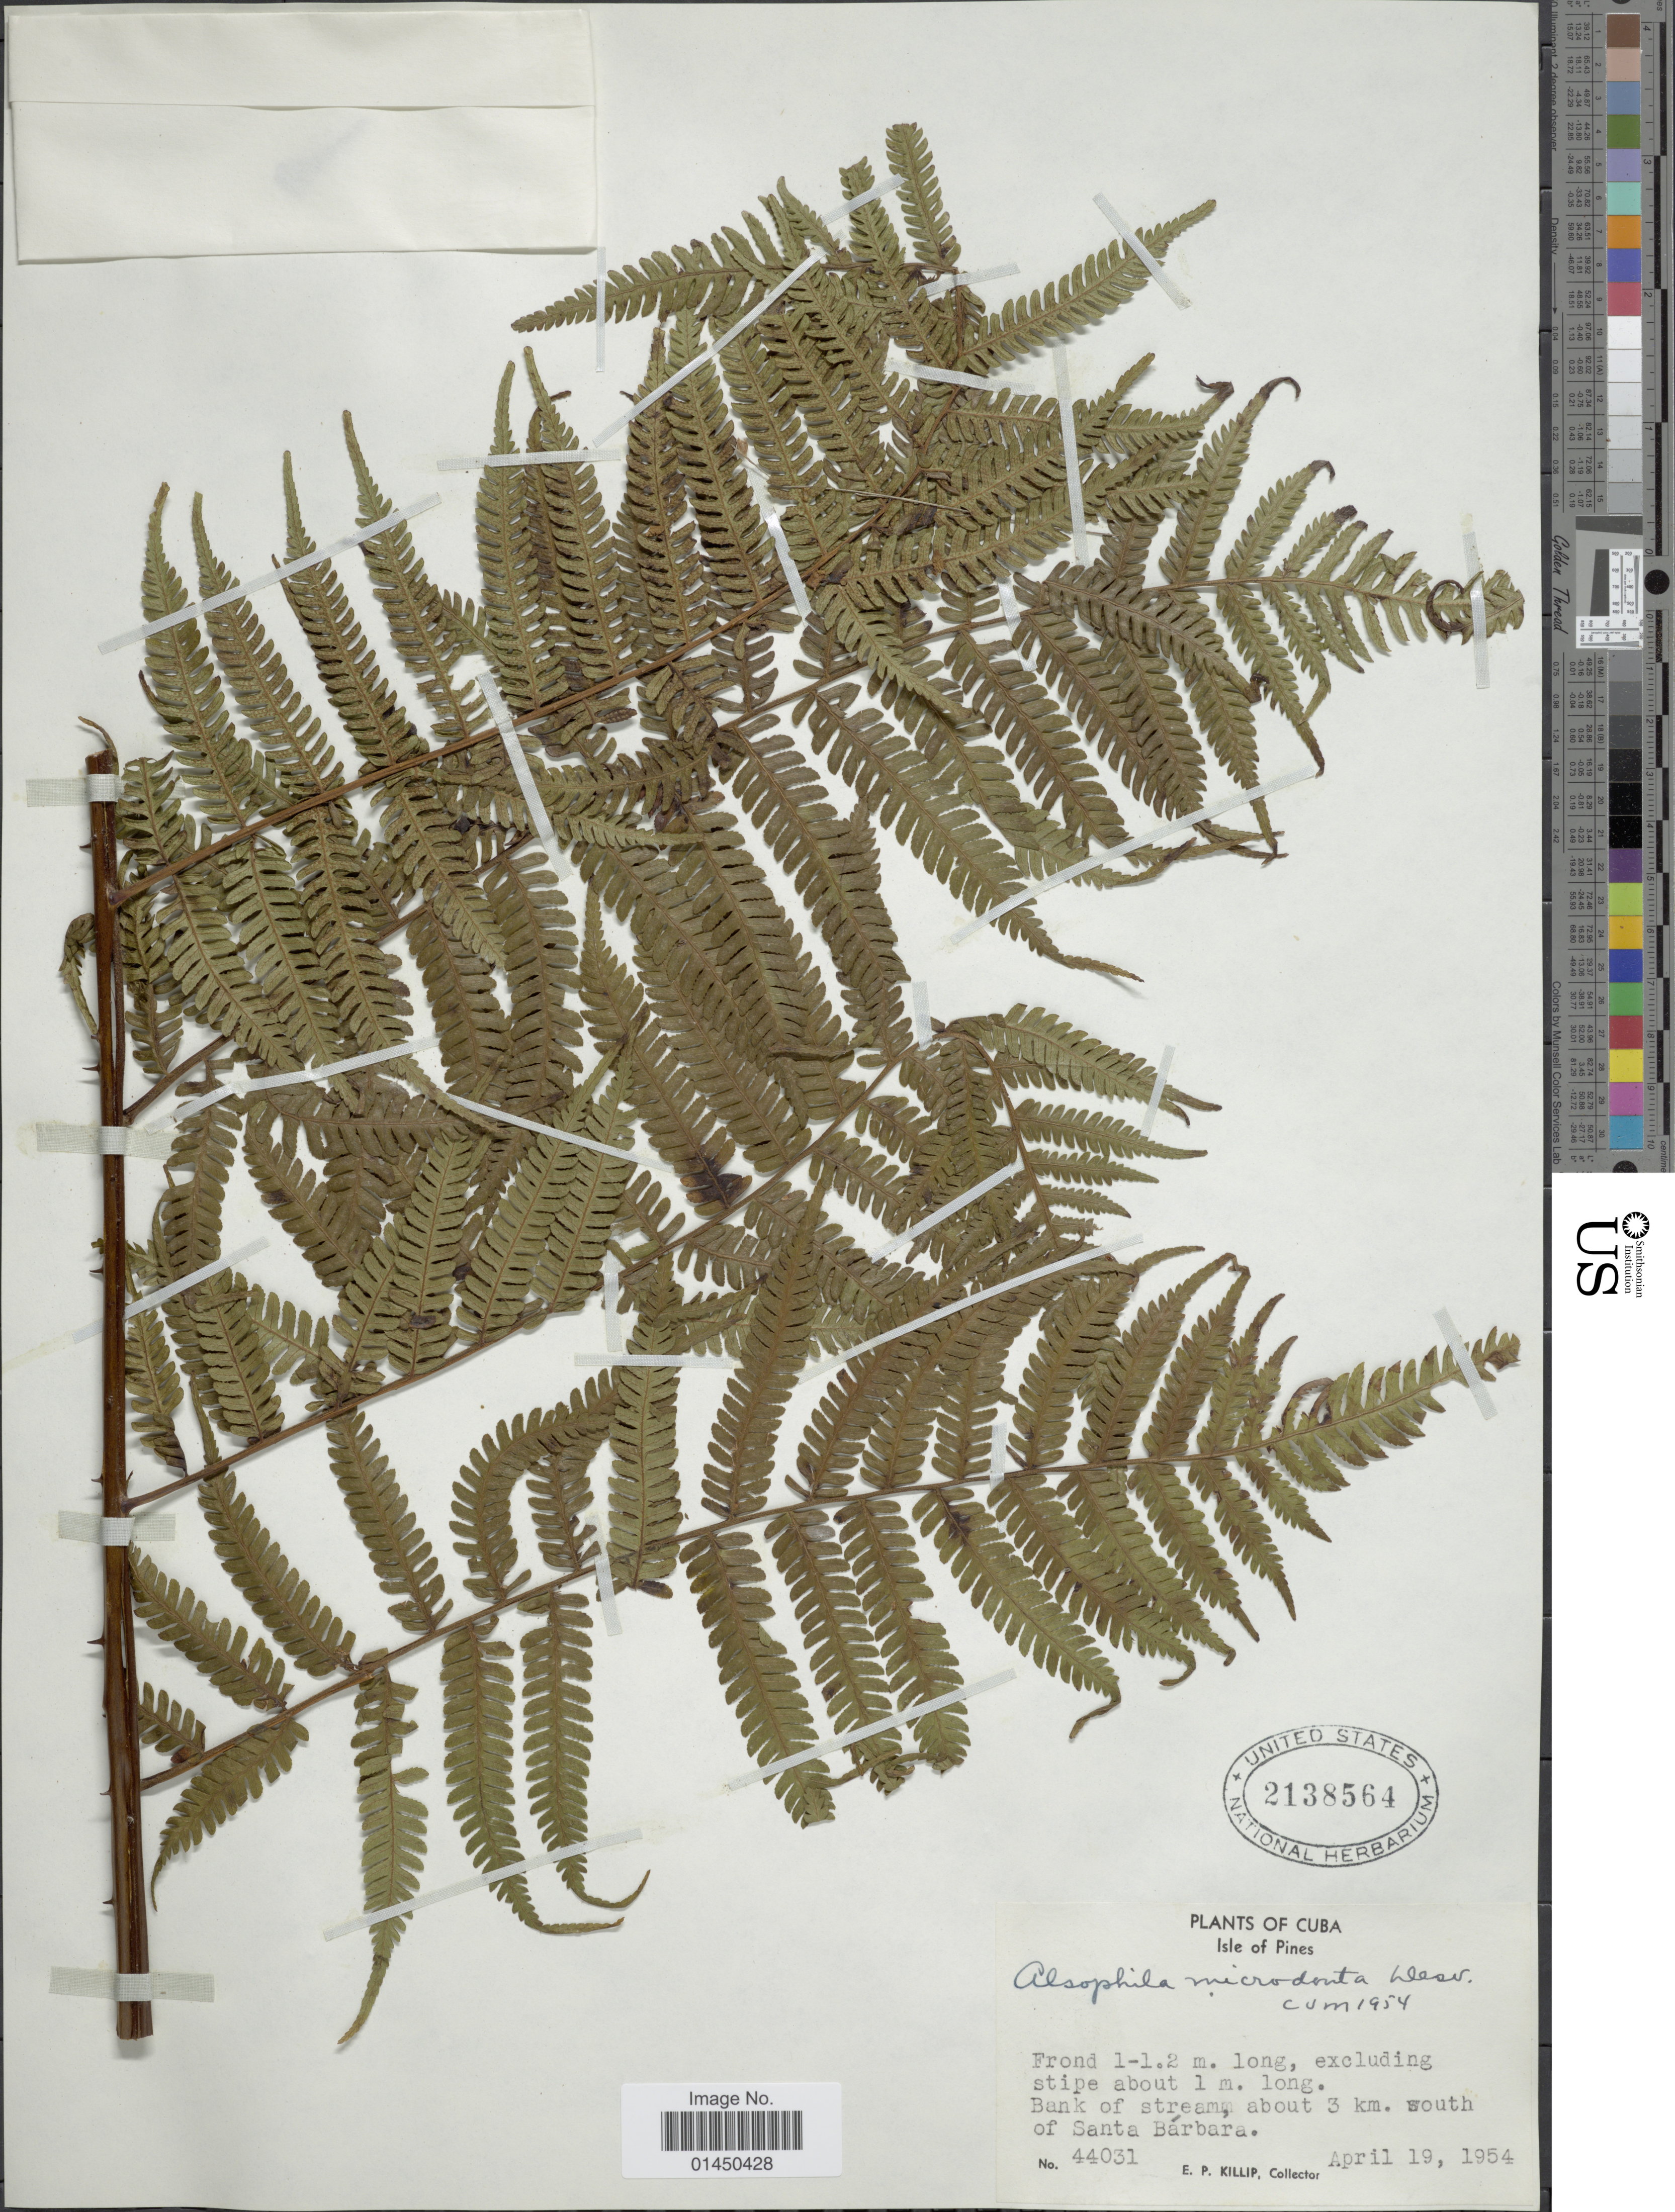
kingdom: Plantae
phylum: Tracheophyta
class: Polypodiopsida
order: Cyatheales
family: Cyatheaceae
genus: Cyathea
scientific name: Cyathea microdonta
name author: (Desv.) Domin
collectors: E. P. Killip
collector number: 44031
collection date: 1954-04-19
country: Cuba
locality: Isle of Pines, bank of stream, about 3 km. south of Santa Barbara.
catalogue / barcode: US 2138564